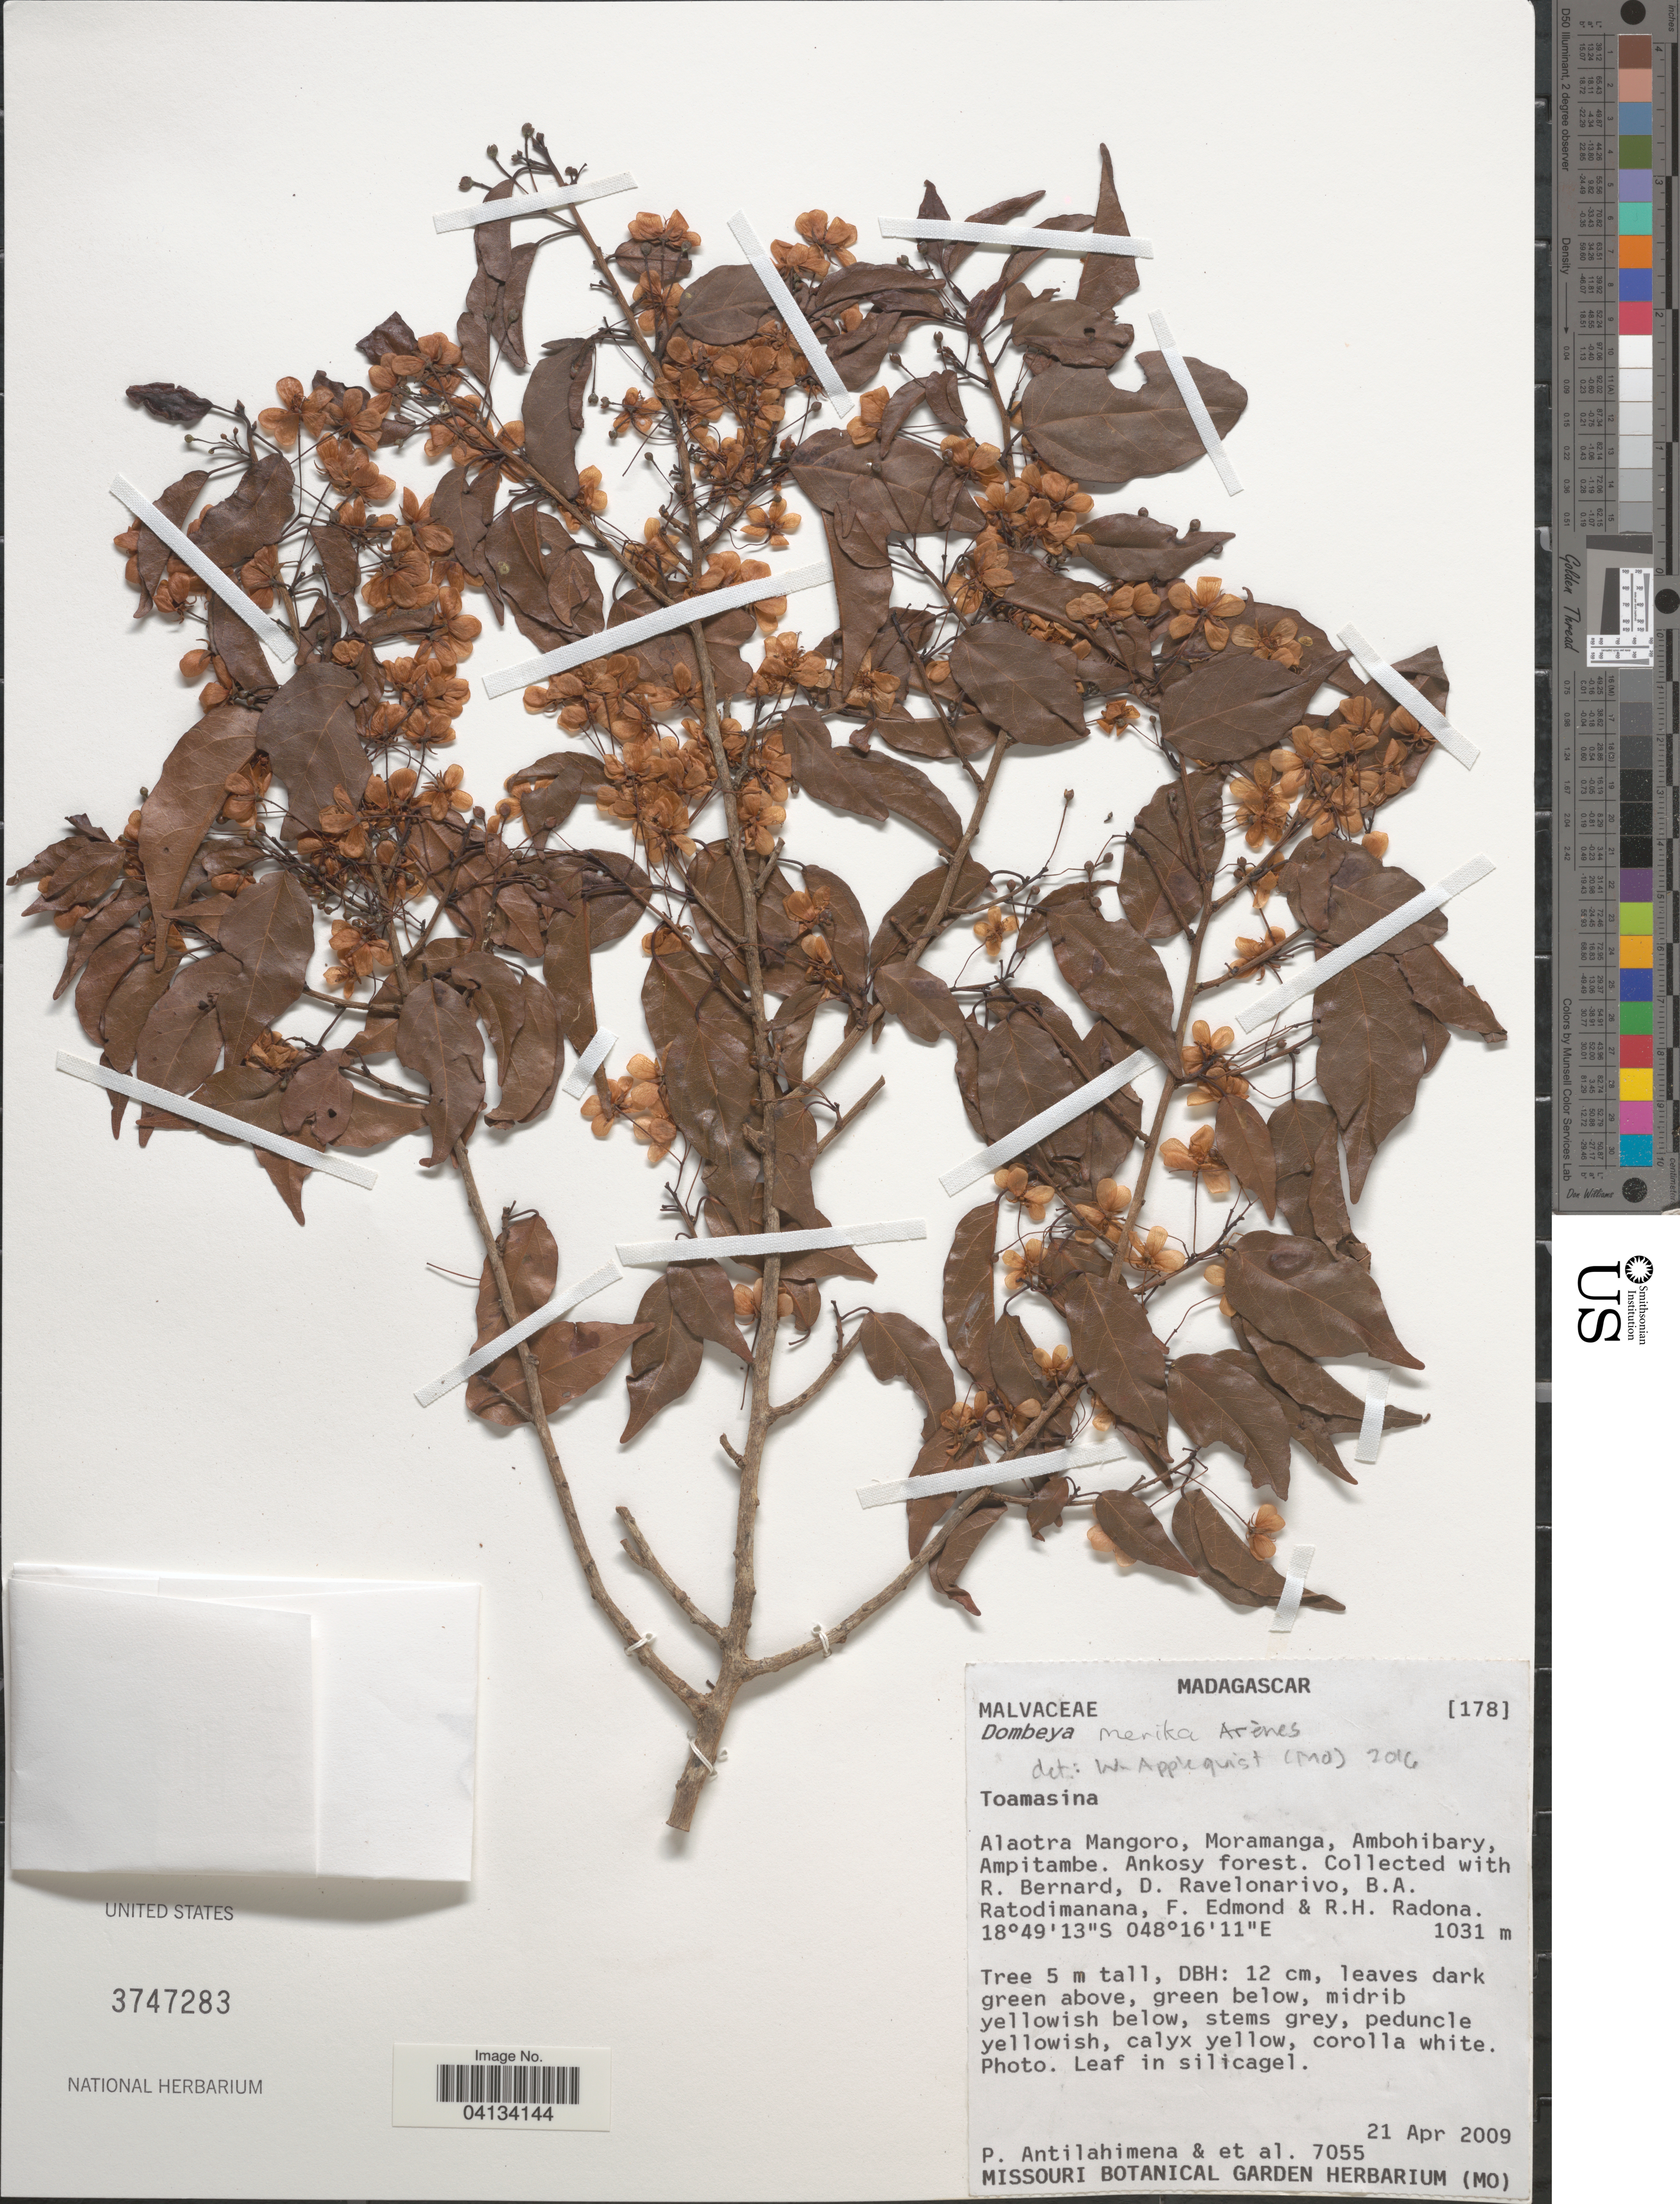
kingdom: Plantae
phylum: Tracheophyta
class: Magnoliopsida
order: Malvales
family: Malvaceae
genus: Dombeya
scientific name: Dombeya merika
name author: Arènes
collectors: P. Antilahimena, R. Bernard, D. Ravelonarivo, B. Ratodimanana & et al.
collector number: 7055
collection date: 2009-04-21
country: Madagascar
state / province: Alaotra Mangoro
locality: Alaotra Mangoro, Moramanga, Ambohibary, Ampitambe. Ankosy forest.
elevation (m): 1031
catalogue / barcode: US 3747283